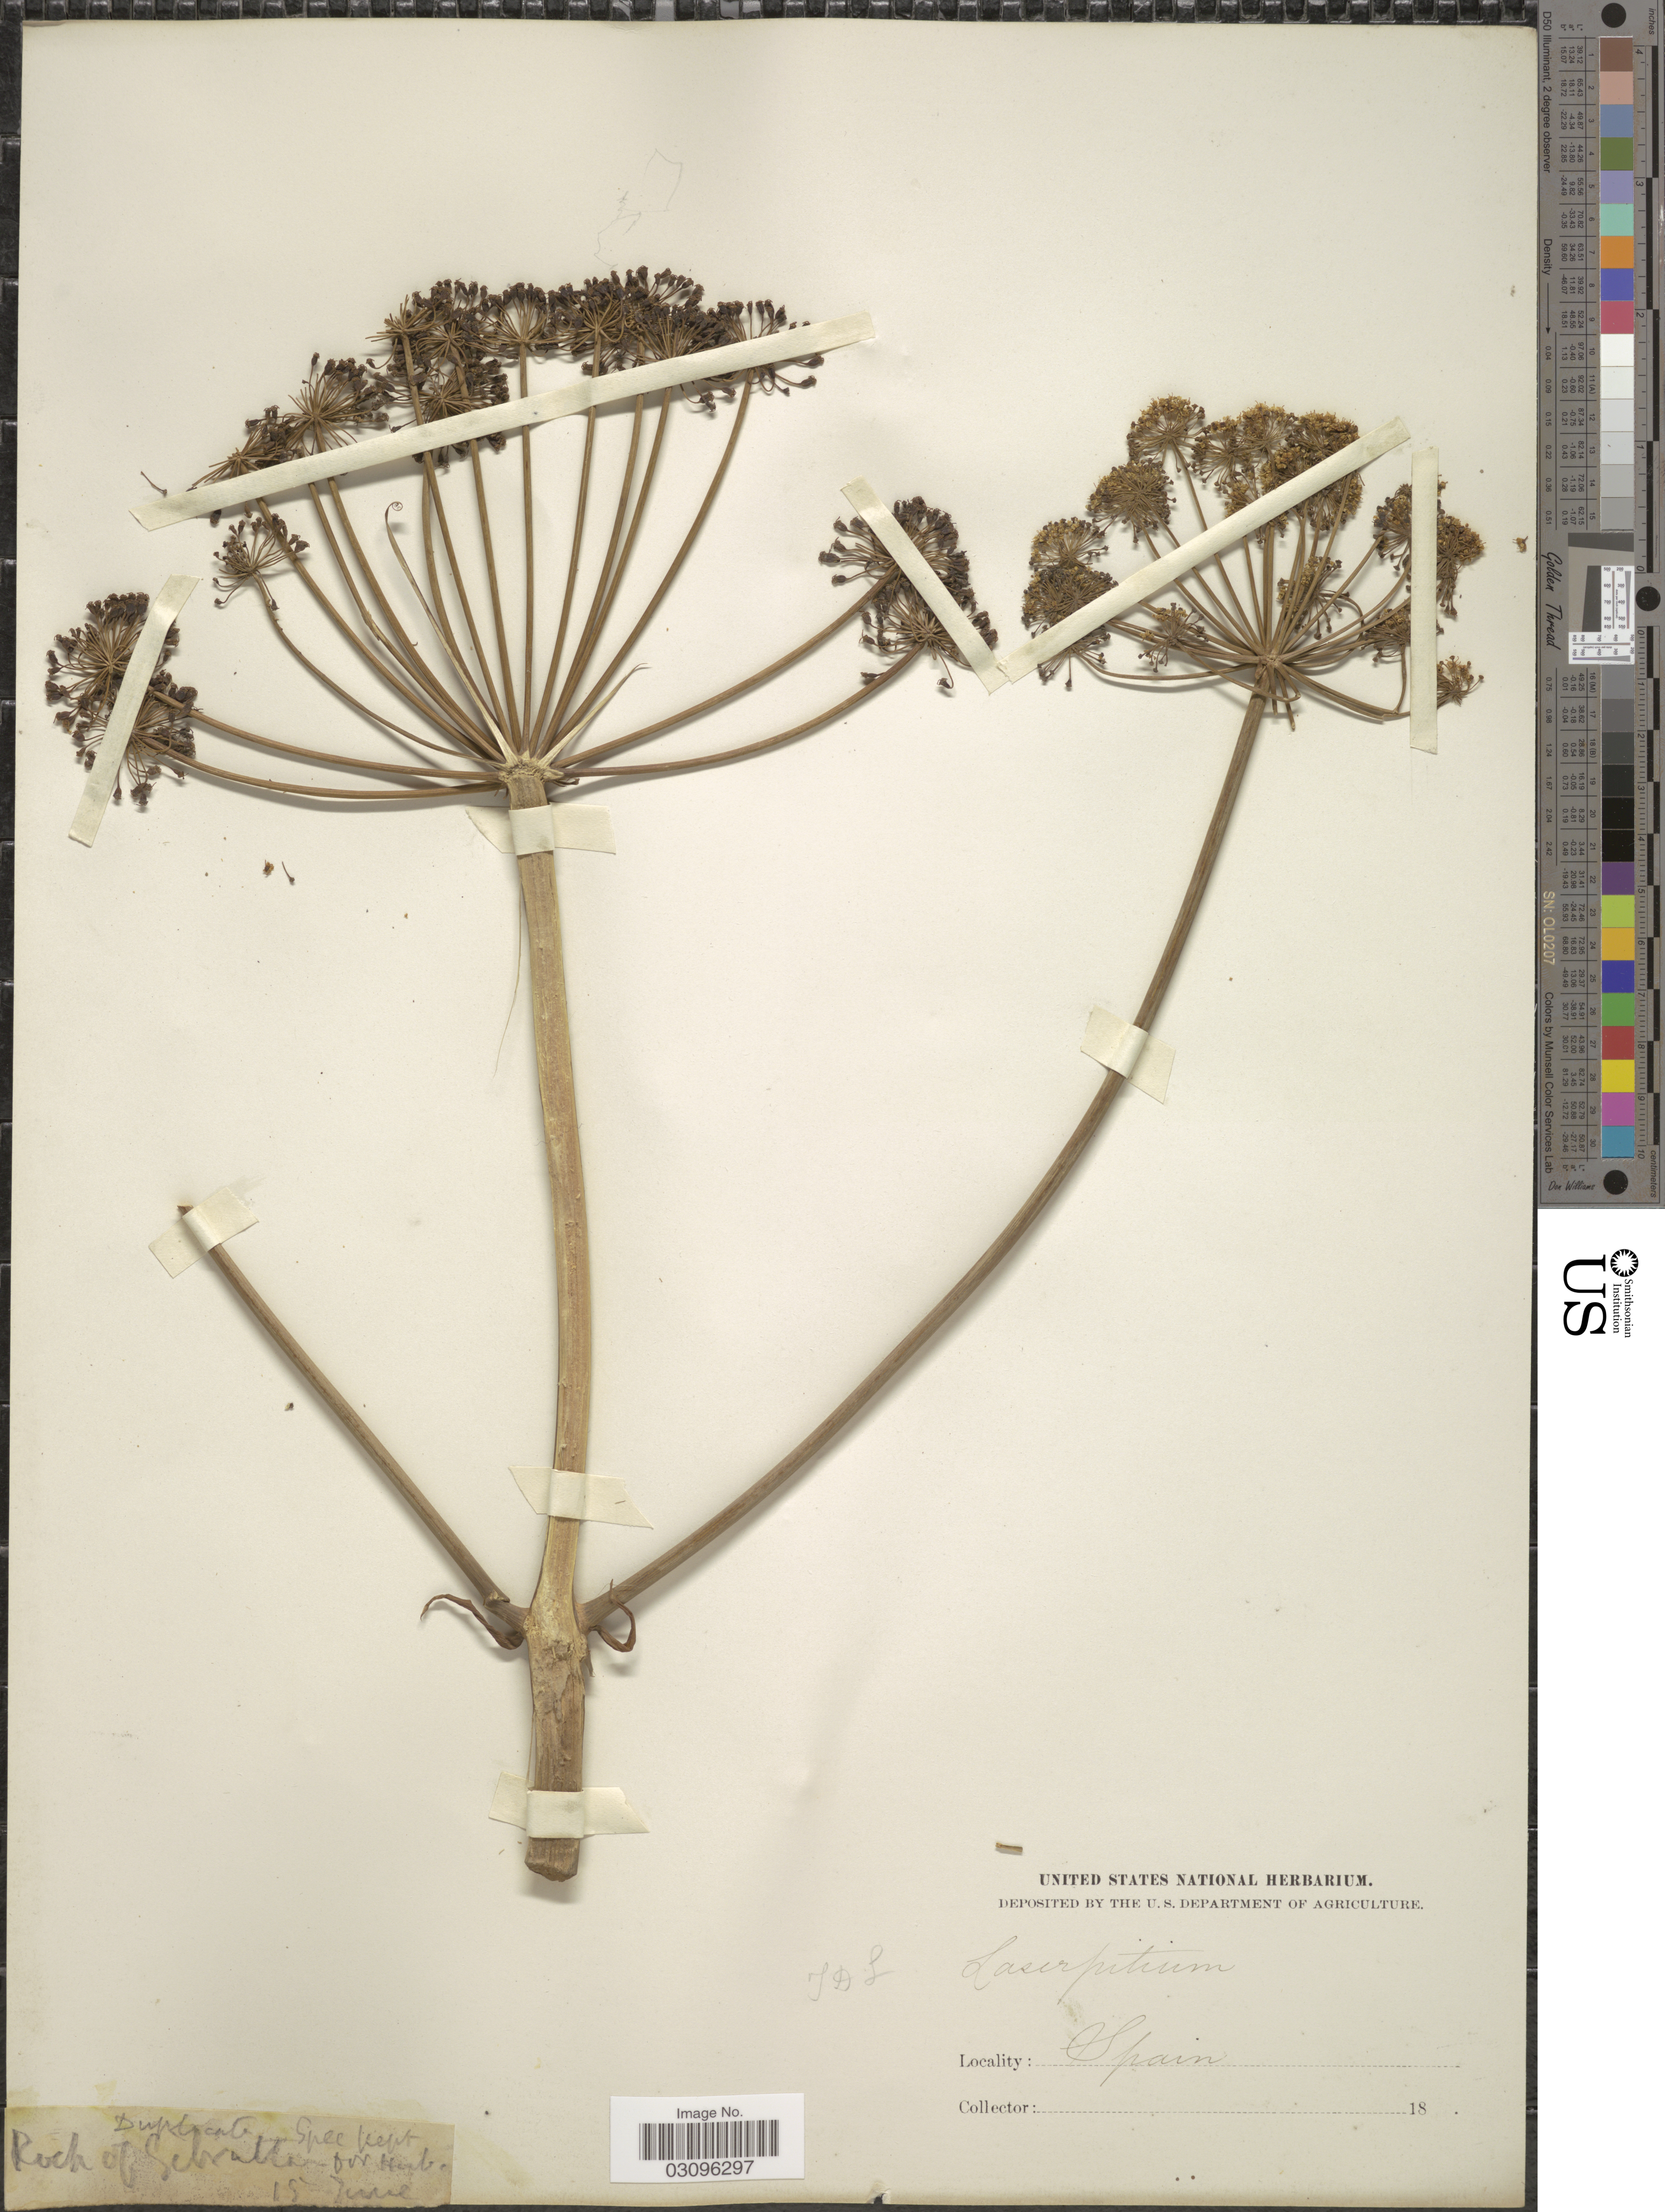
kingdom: Plantae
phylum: Tracheophyta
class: Magnoliopsida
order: Apiales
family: Apiaceae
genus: Laserpitium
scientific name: Laserpitium sp.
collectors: ex herb. United States National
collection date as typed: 15 June 18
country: Spain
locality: Rock of Gibraltar.